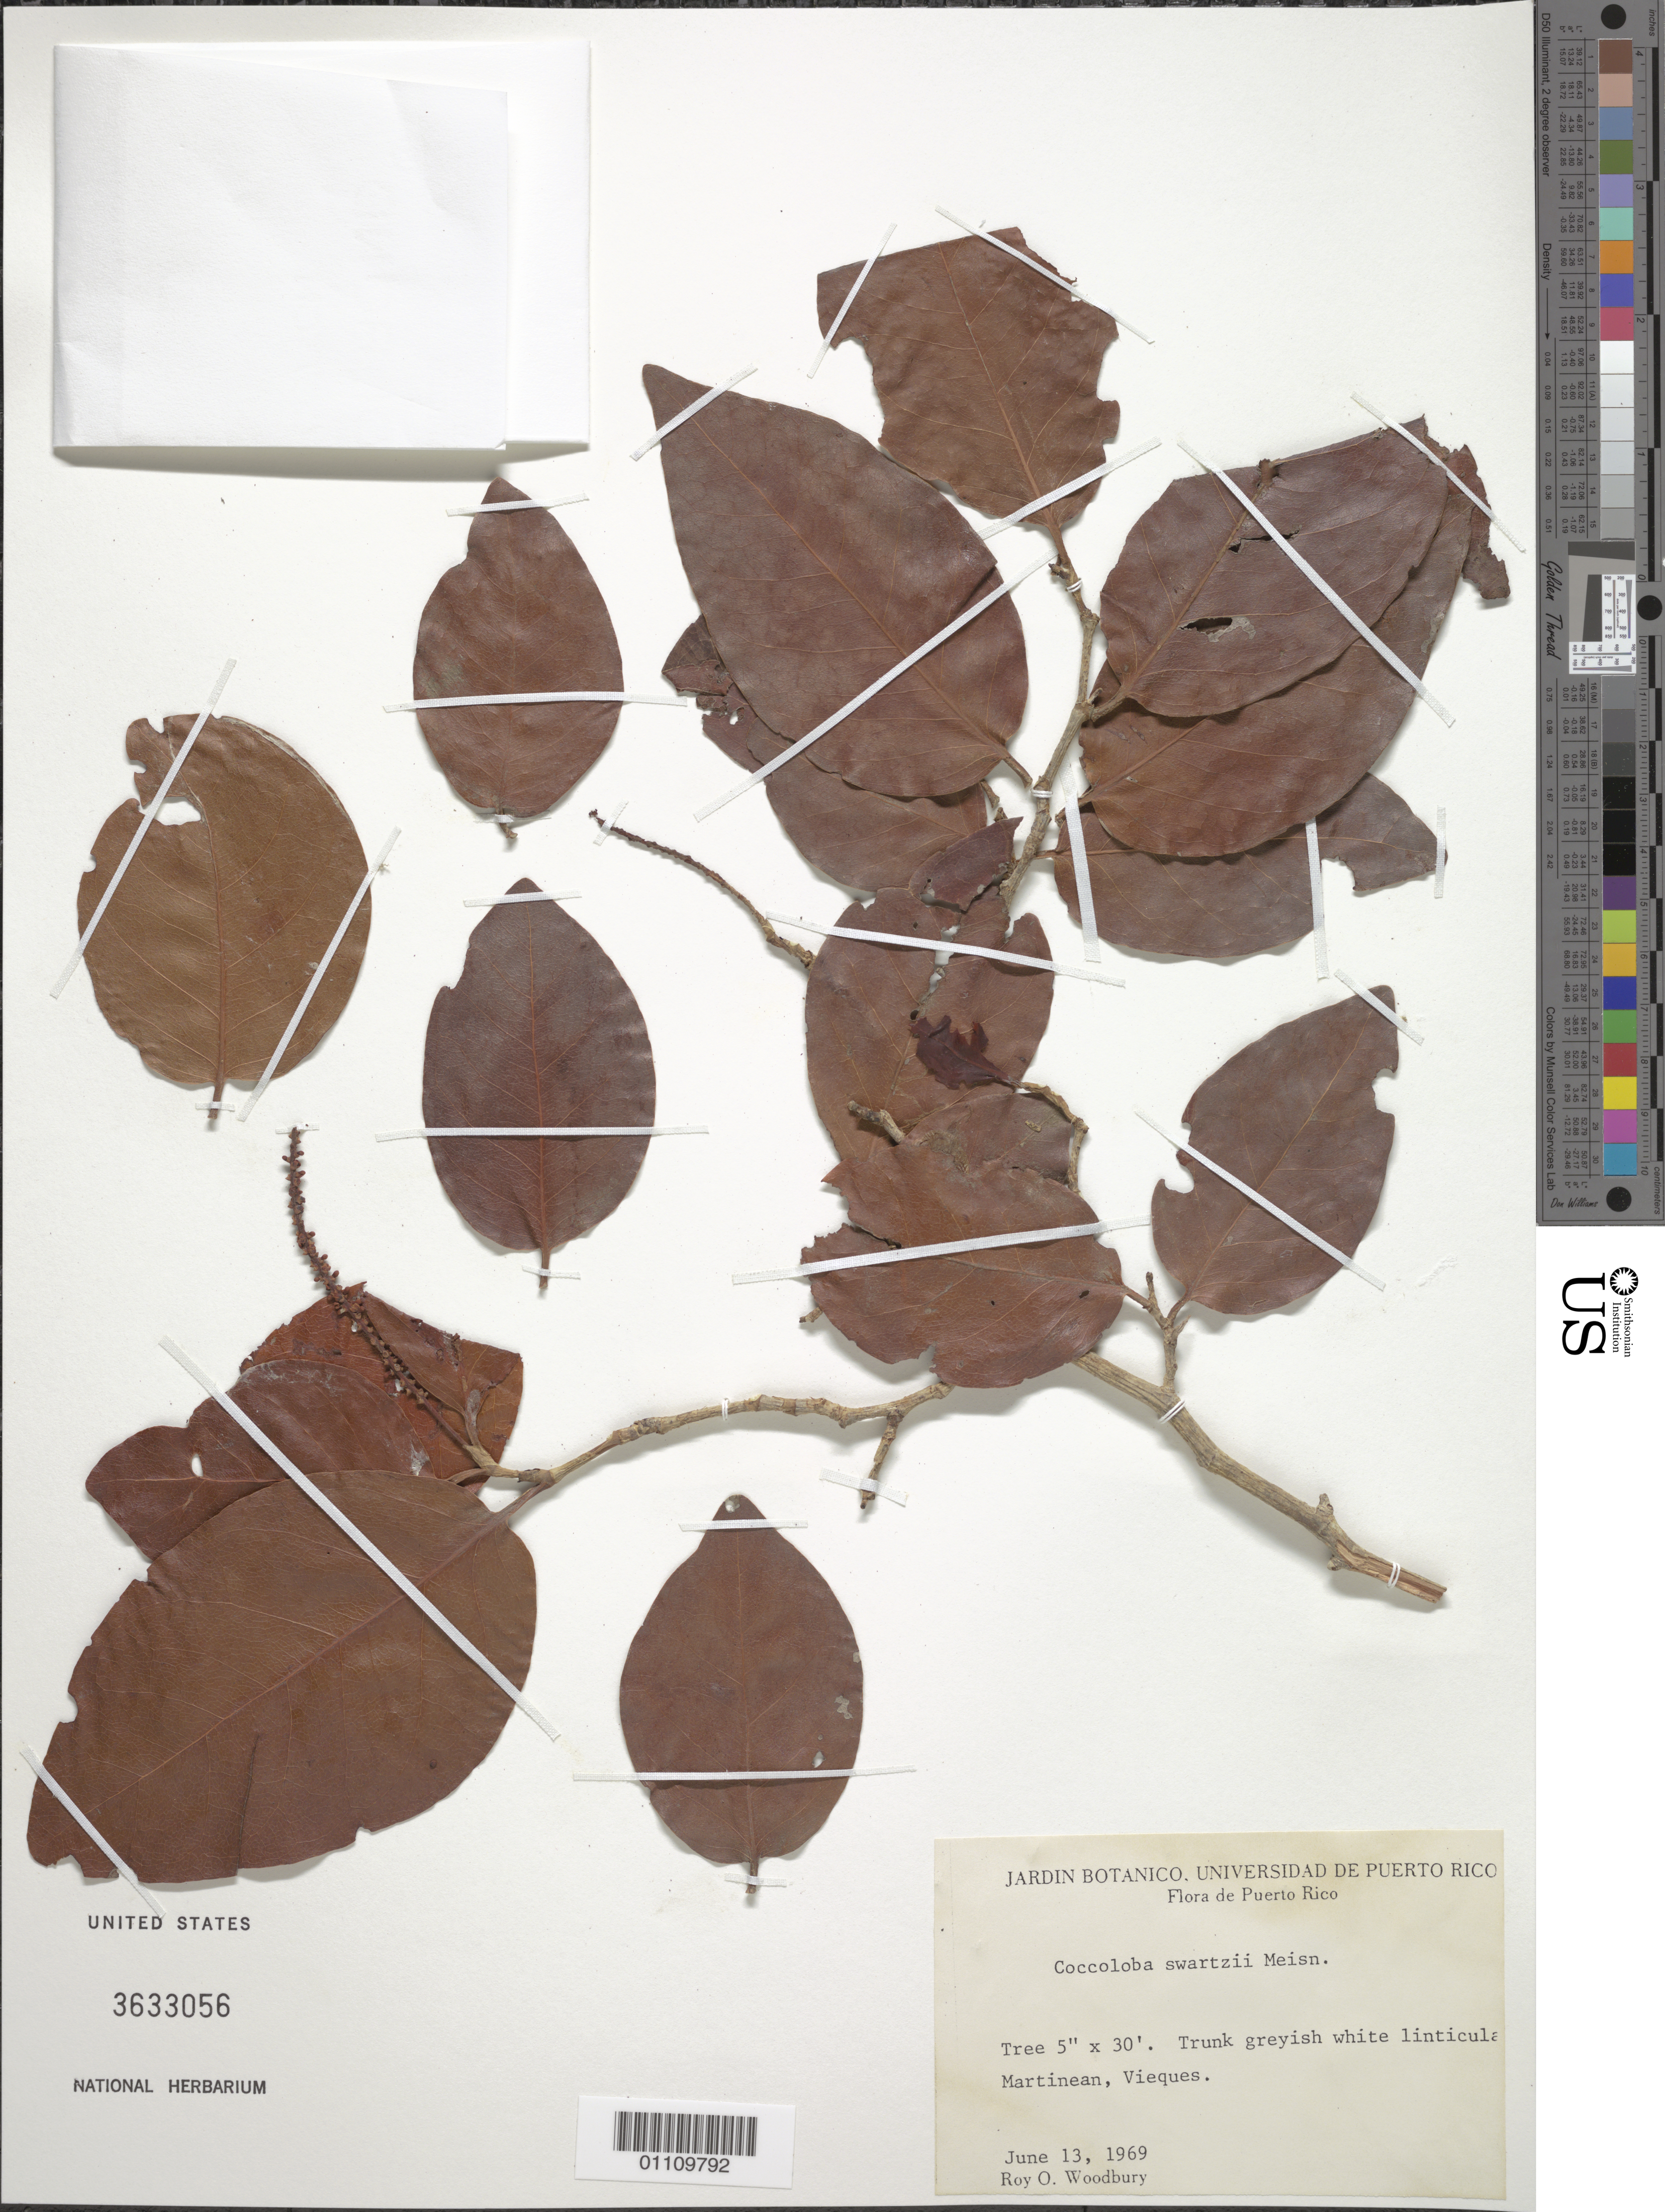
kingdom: Plantae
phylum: Tracheophyta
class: Magnoliopsida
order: Caryophyllales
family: Polygonaceae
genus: Coccoloba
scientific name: Coccoloba swartzii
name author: Meisn.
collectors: R. O. Woodbury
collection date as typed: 13 Jun 1969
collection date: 1969-06-13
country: Puerto Rico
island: Vieques I.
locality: Martinean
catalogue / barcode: US 3633056